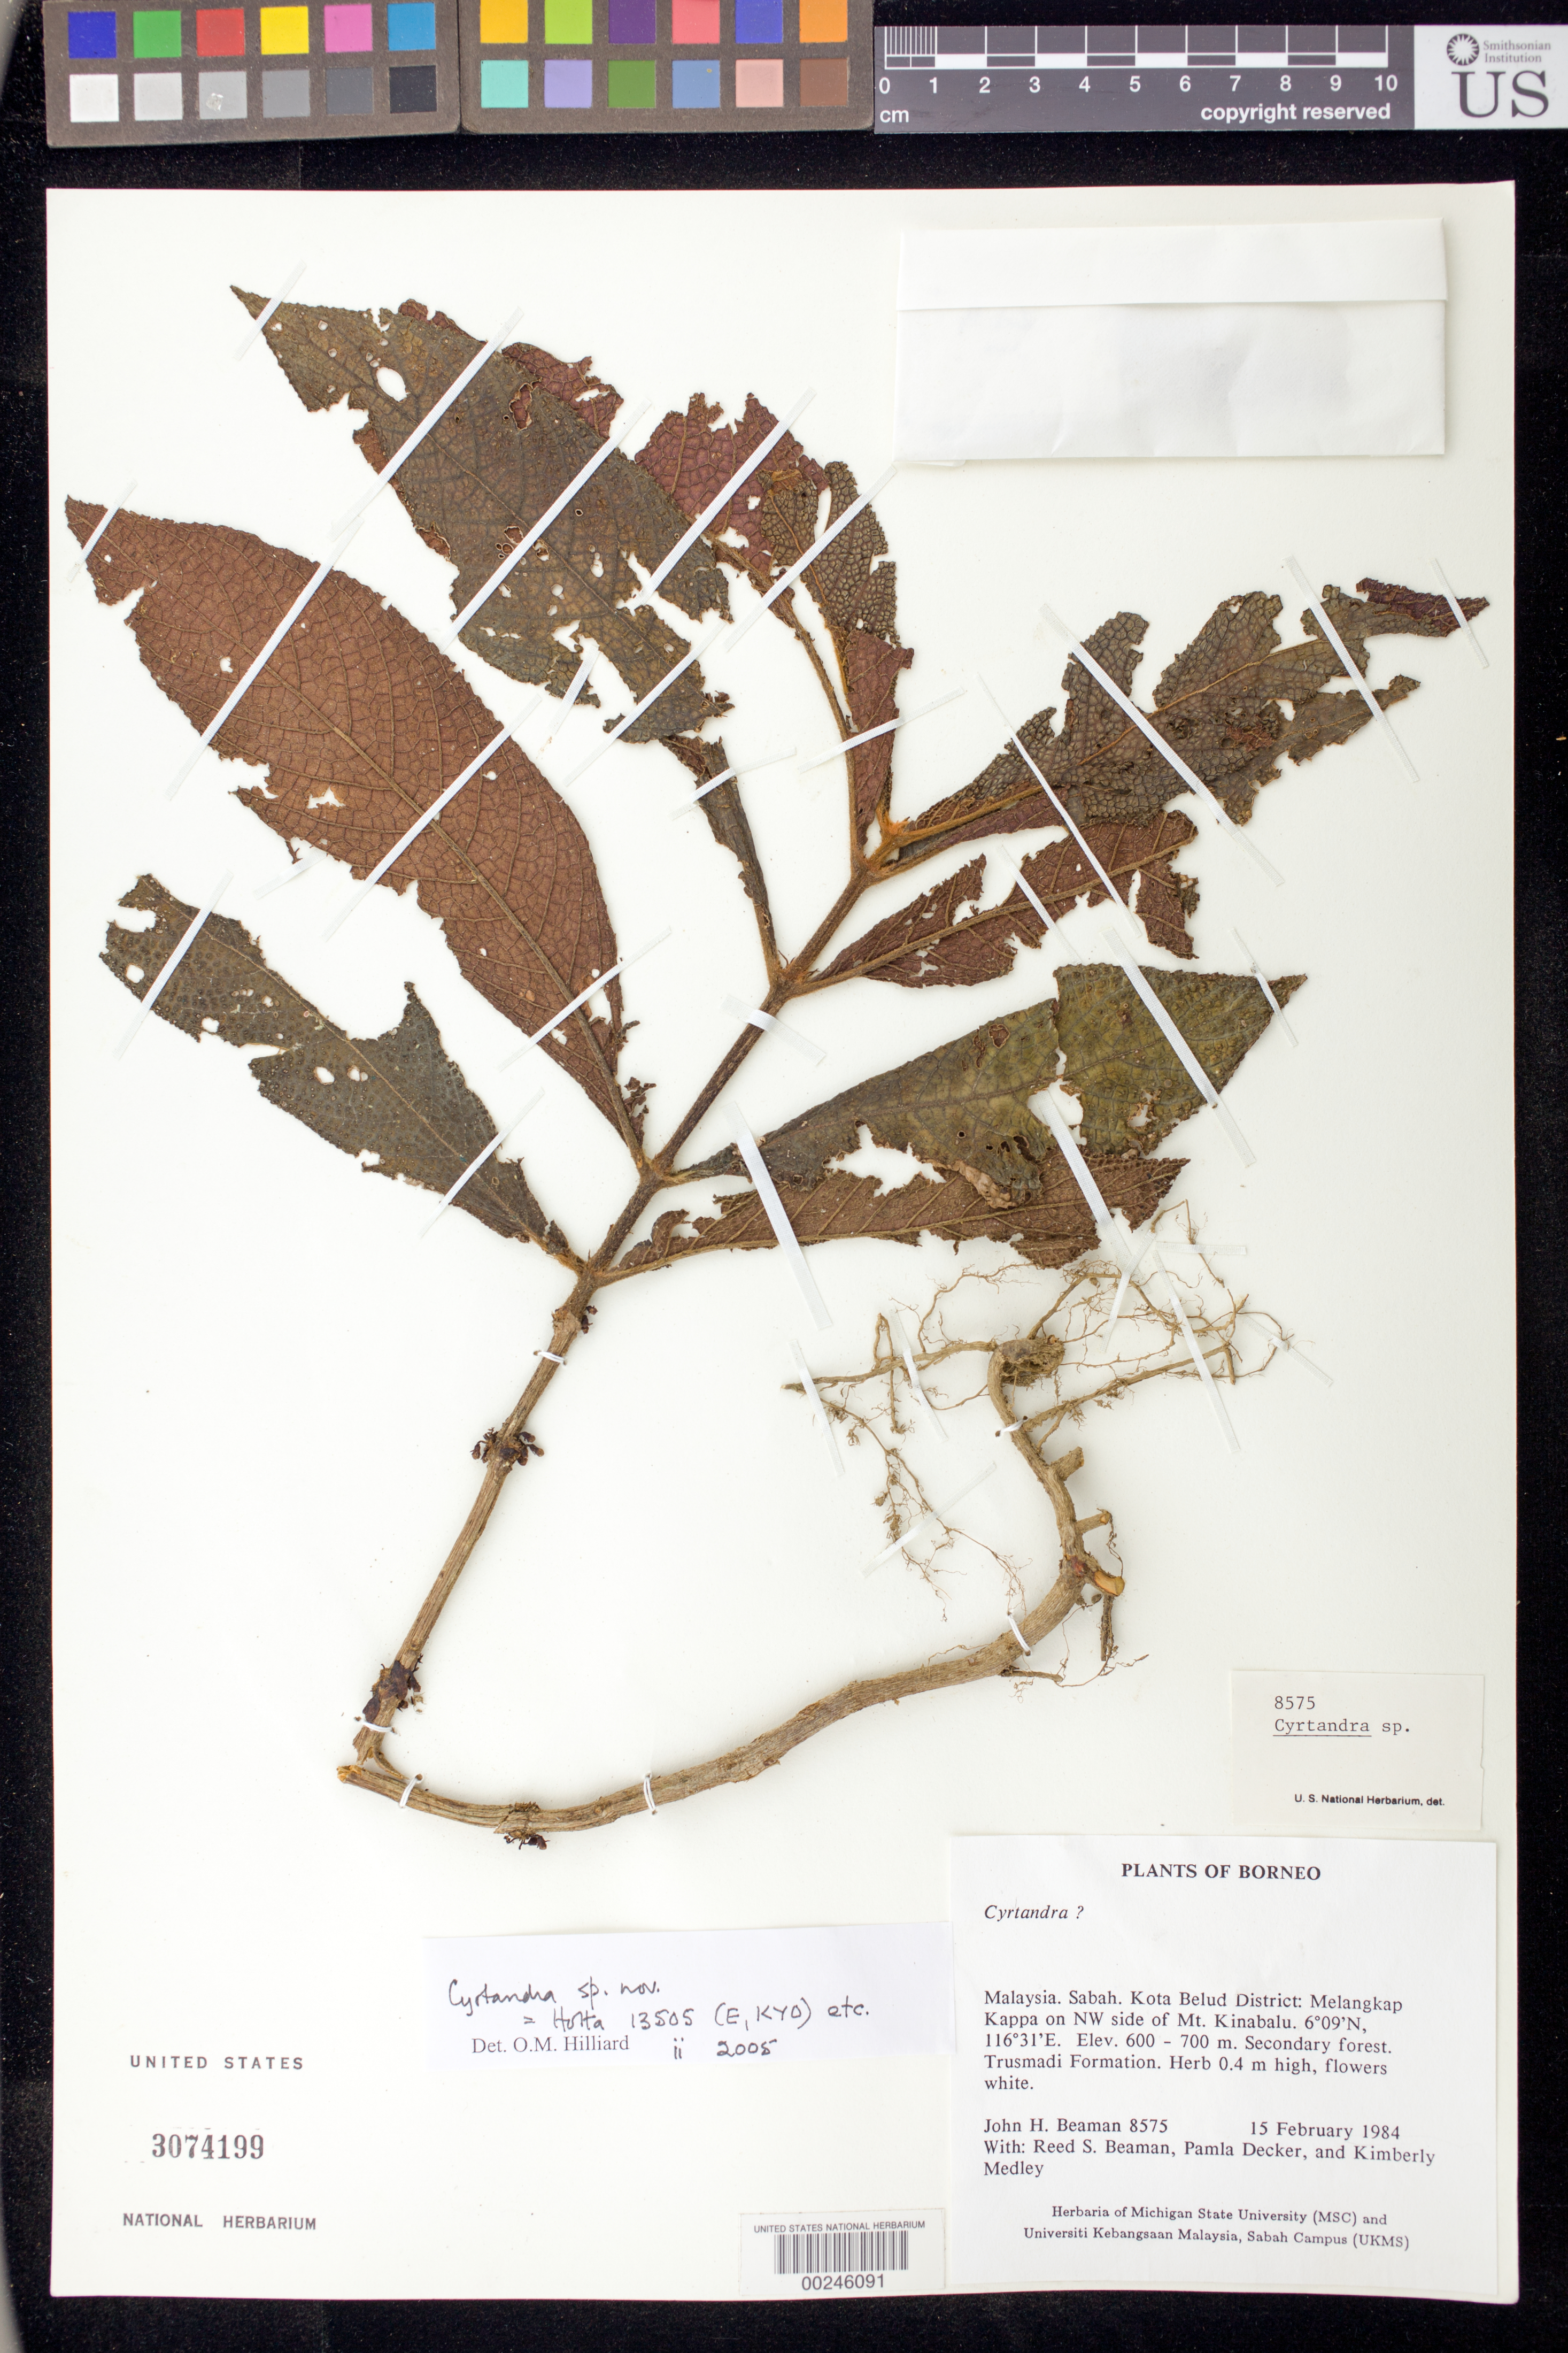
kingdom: Plantae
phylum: Tracheophyta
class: Magnoliopsida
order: Lamiales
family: Gesneriaceae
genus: Cyrtandra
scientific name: Cyrtandra sp. nov.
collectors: J. H. Beaman, R. S. Beaman, P. Decker & K. Medley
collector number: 8575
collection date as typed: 15 Feb 1984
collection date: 1984-02-15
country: Malaysia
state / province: Sabah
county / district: Kota Belud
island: Borneo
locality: Melangkap Kappa on NW side of Mt Kinabalu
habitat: Secondary forest, trusmadi formation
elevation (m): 600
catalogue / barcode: US 3074199